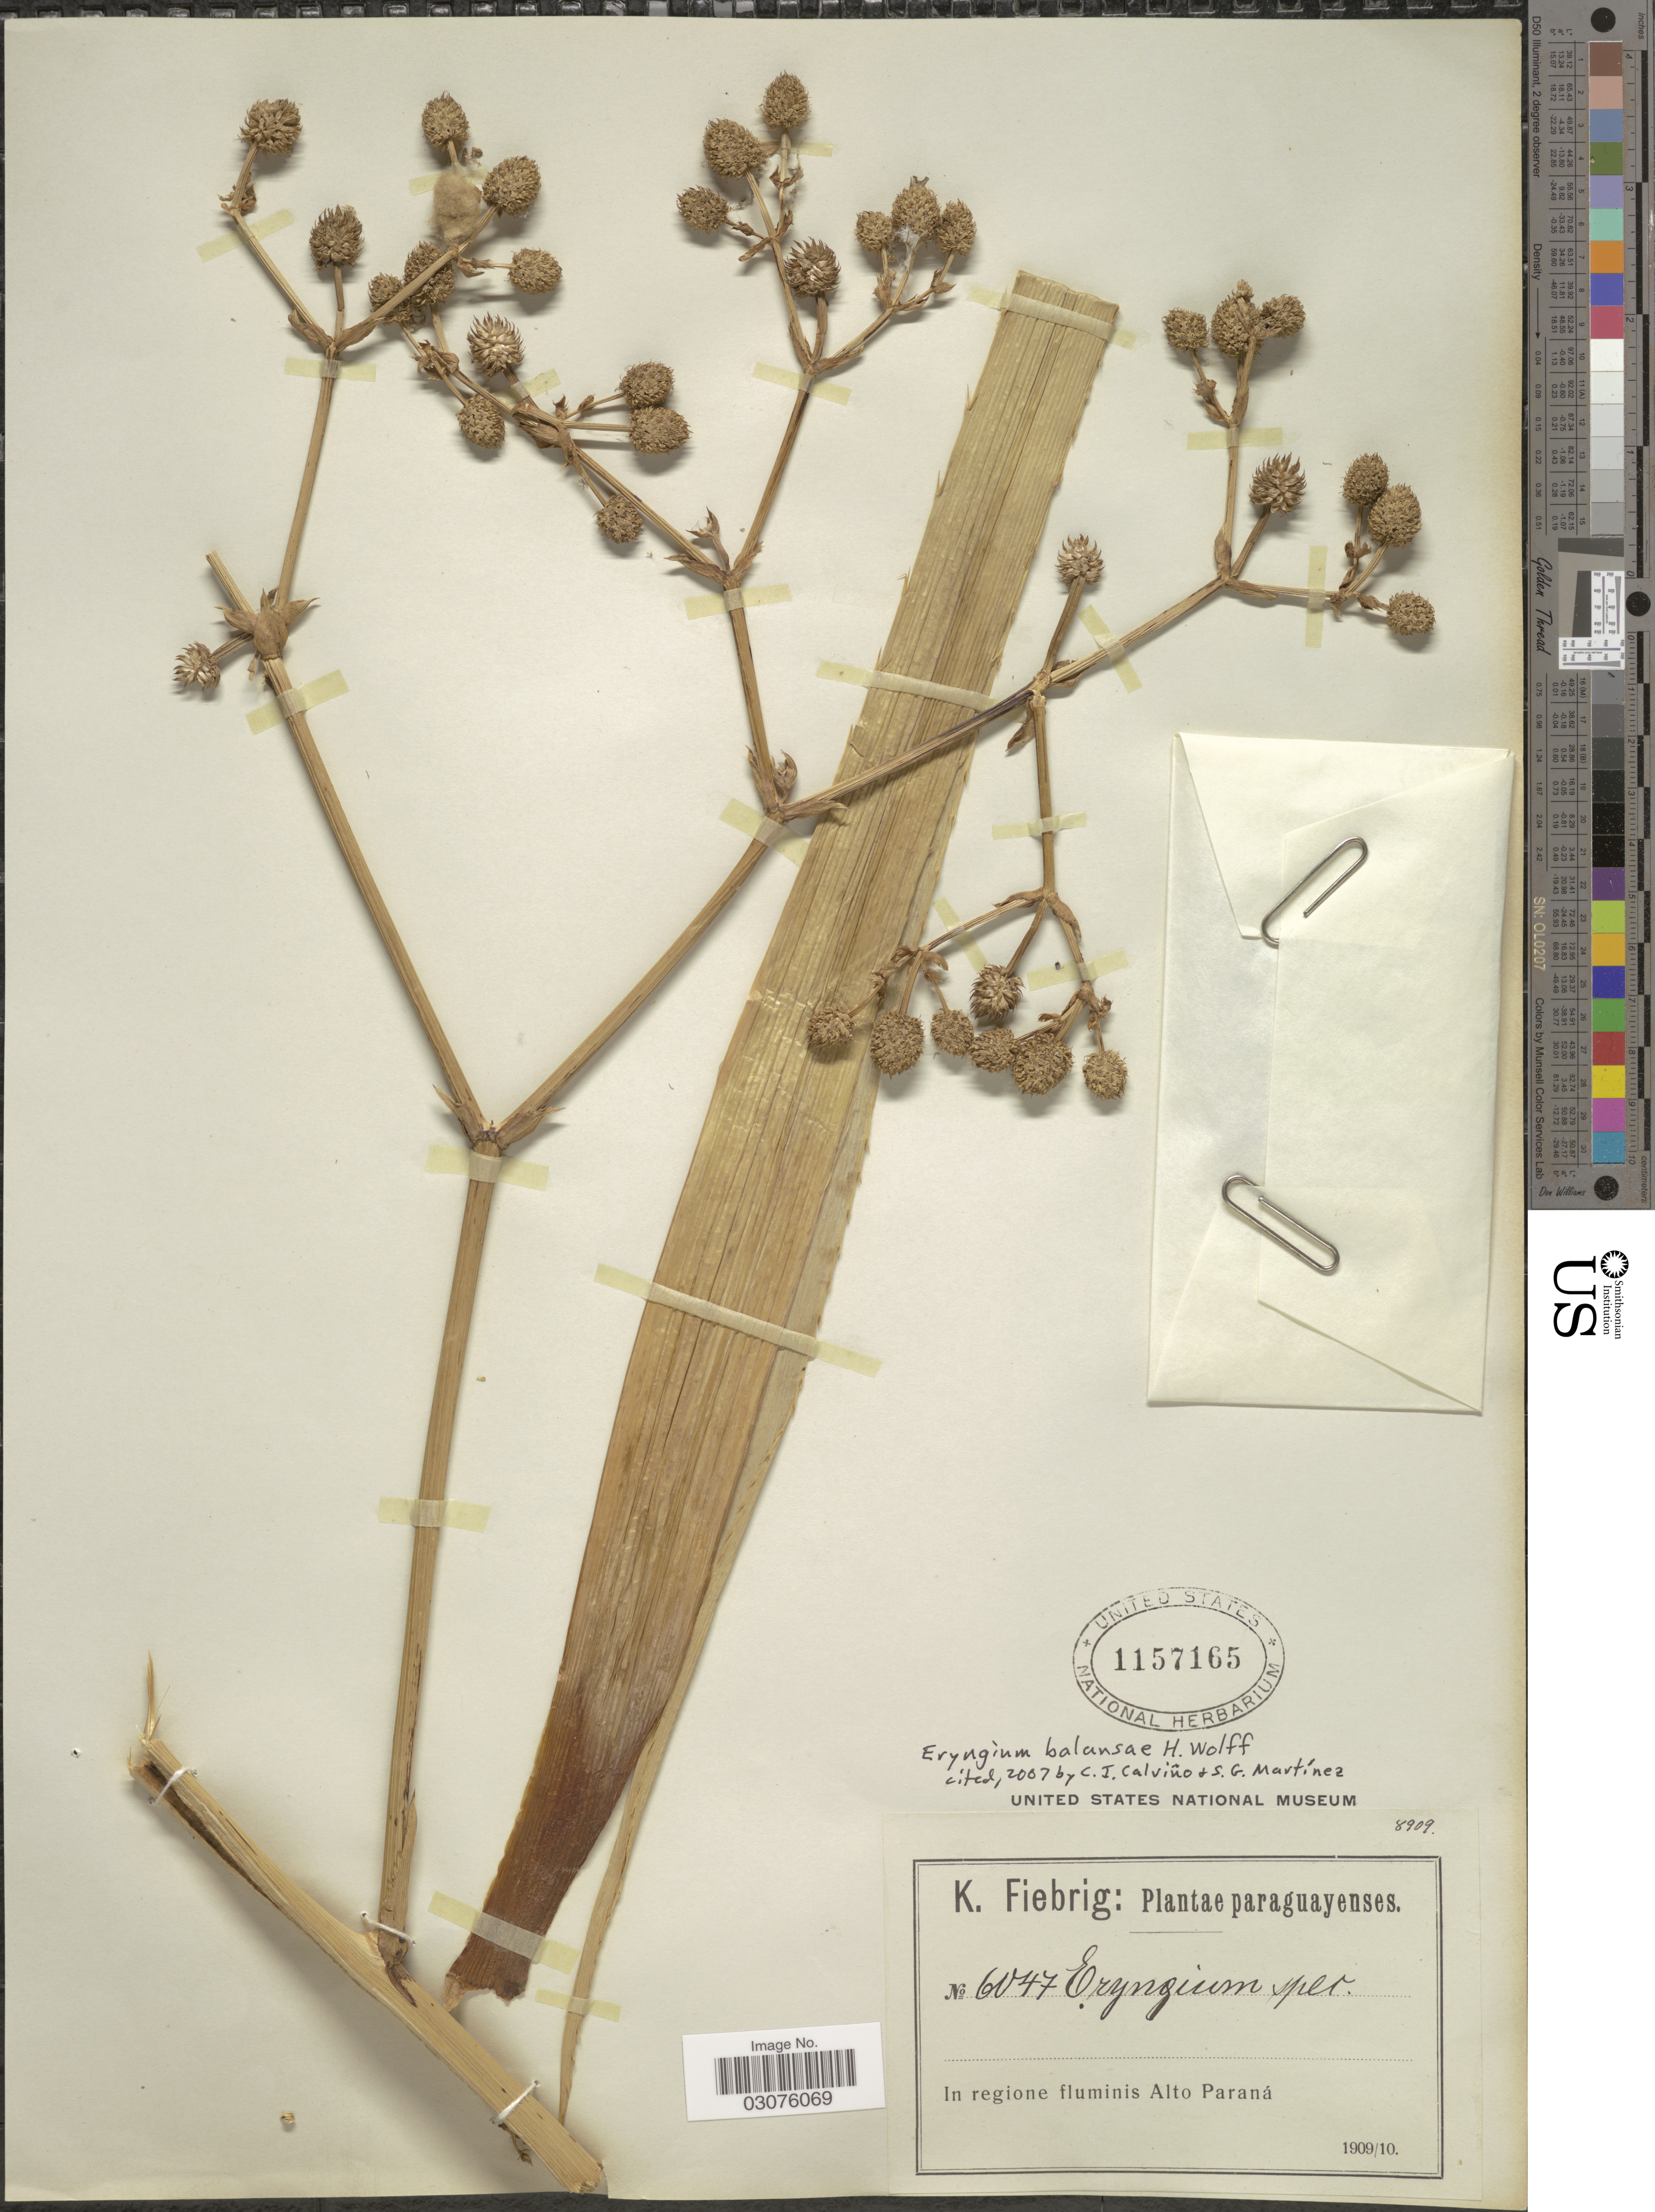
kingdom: Plantae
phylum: Tracheophyta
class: Magnoliopsida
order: Apiales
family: Apiaceae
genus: Eryngium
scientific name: Eryngium balansae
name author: H. Wolff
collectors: K. Fiebrig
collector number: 6047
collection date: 1909/1910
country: Paraguay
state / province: Alto Parana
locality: In regione fluminis Alto Paraná.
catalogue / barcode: US 1157165